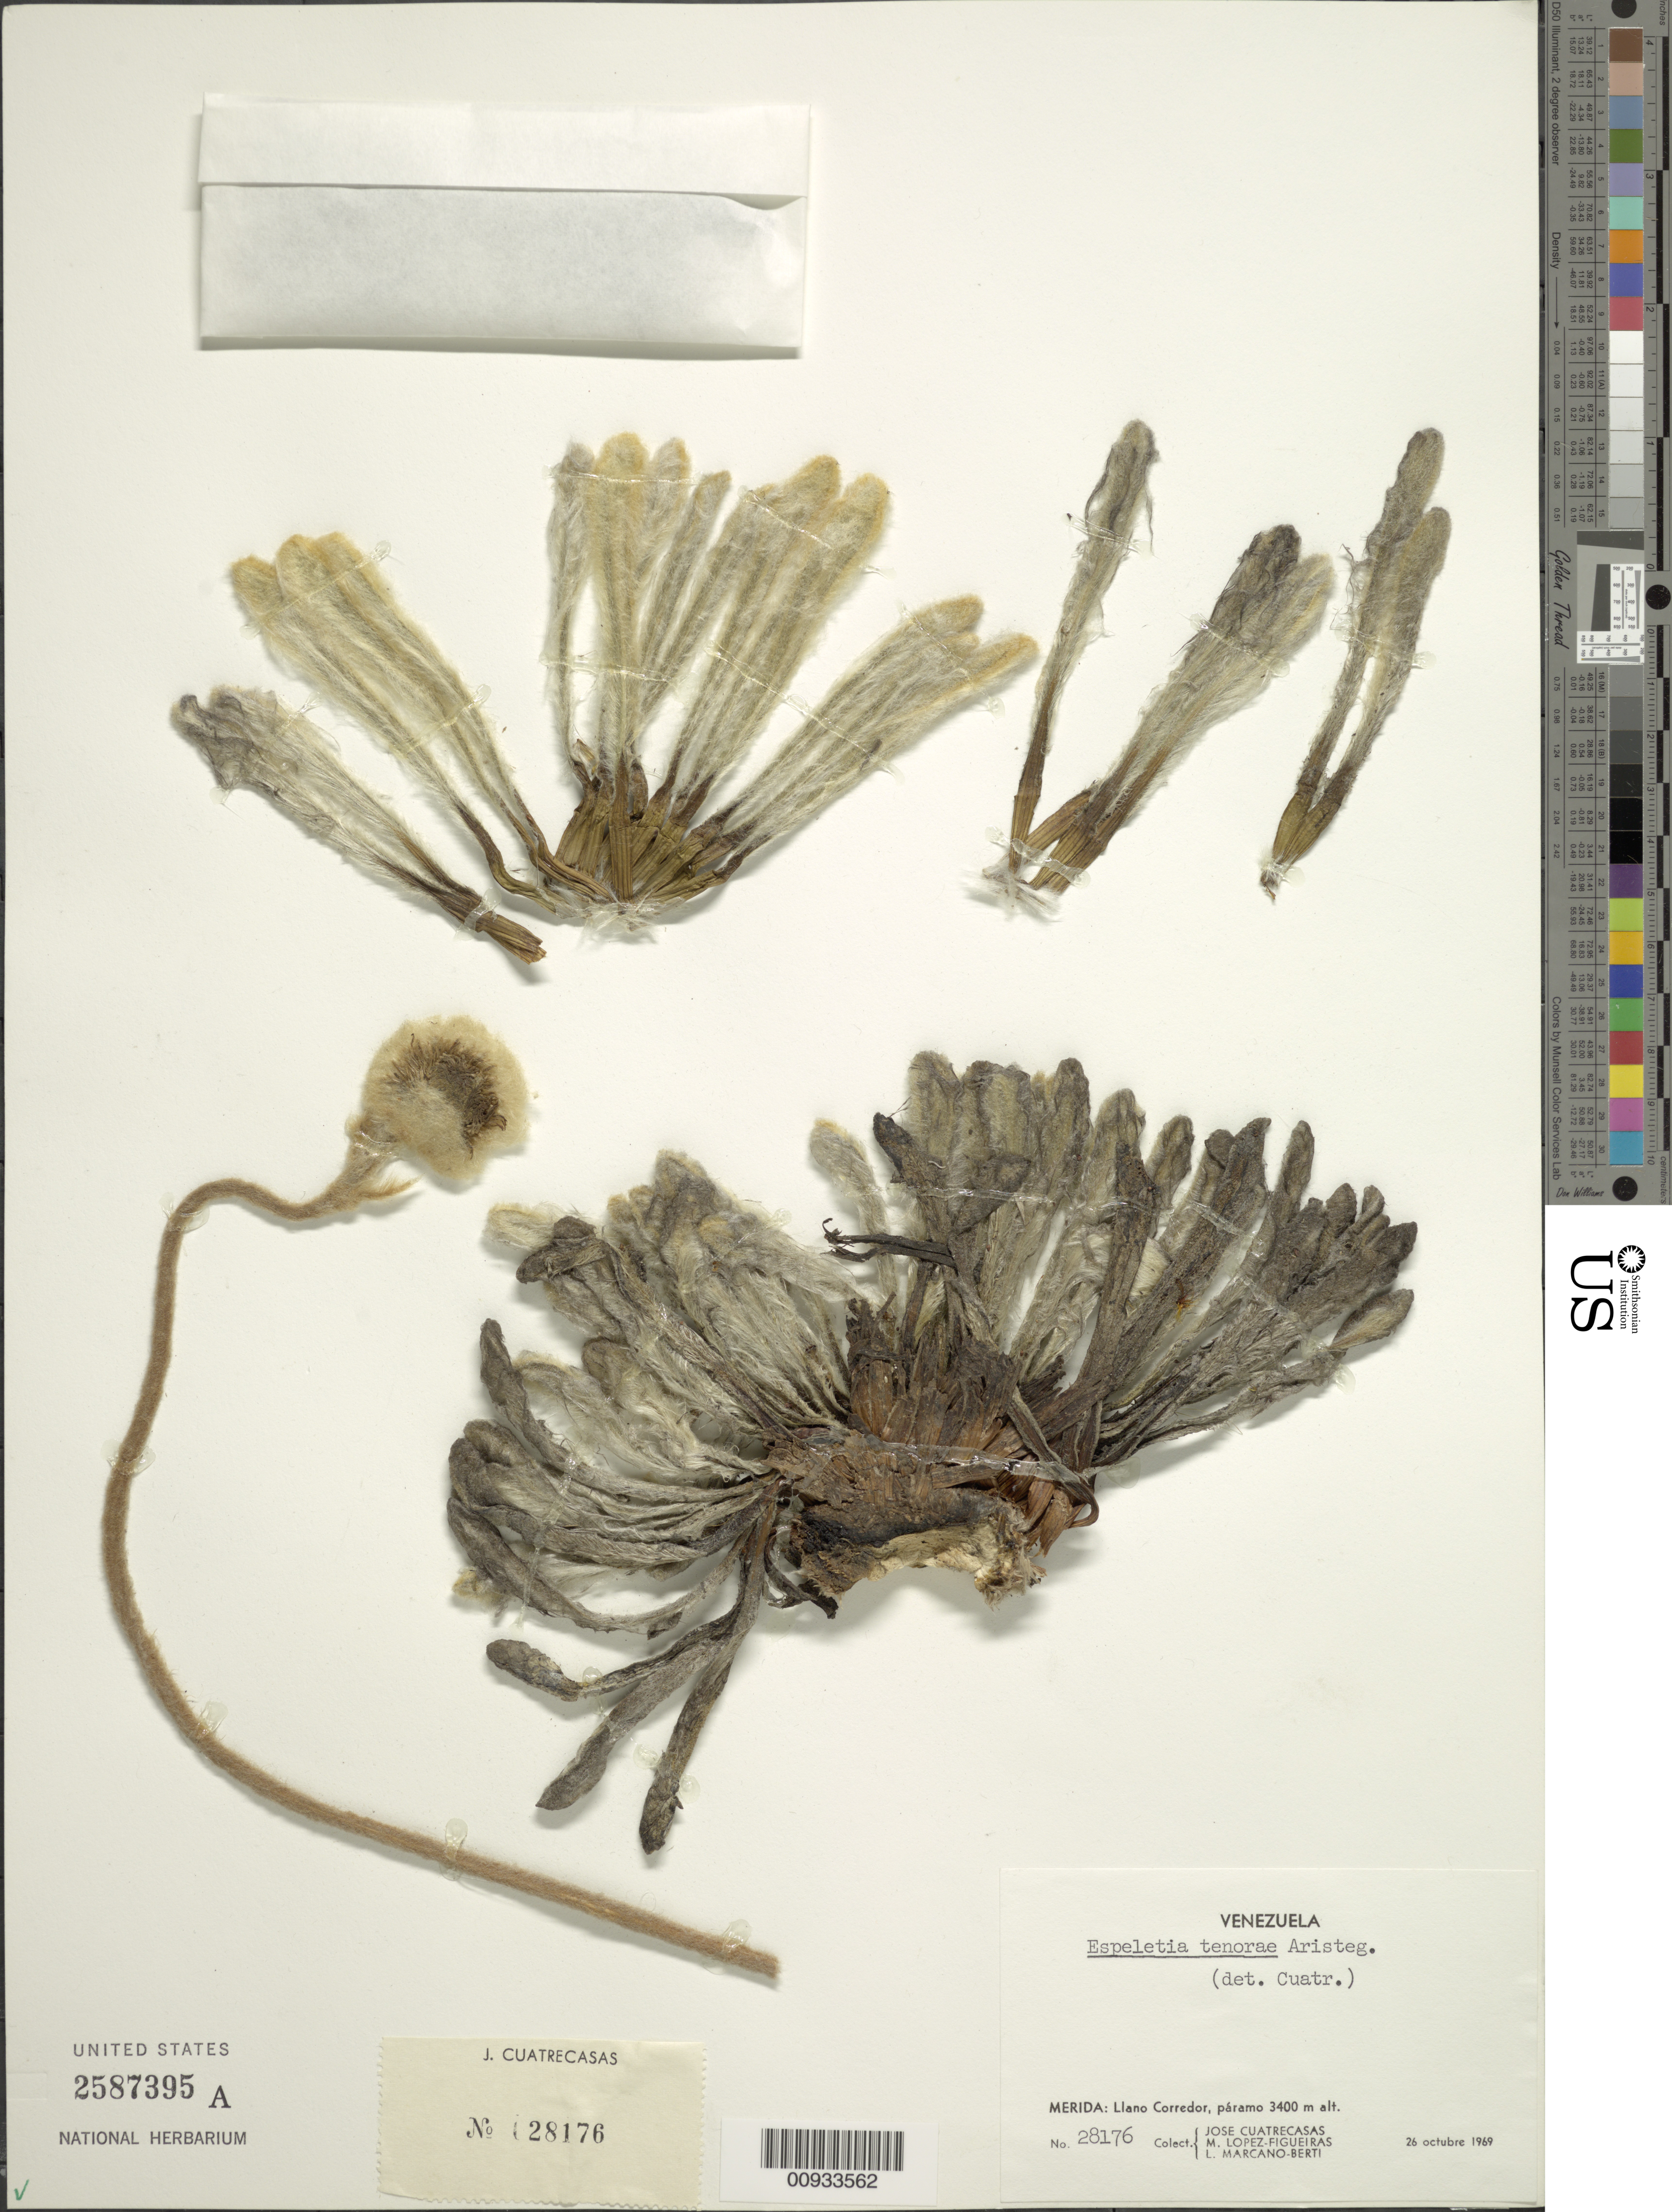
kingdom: Plantae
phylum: Tracheophyta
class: Magnoliopsida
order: Asterales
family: Asteraceae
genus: Espeletia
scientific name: Espeletia tenorae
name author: Aristeg.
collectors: J. Cuatrecasas, M. López Figueiras & L. Marcano-Berti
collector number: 28176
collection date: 1969-10-26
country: Venezuela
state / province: Mérida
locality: Llano Corredor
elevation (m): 3400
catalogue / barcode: US 2587395A